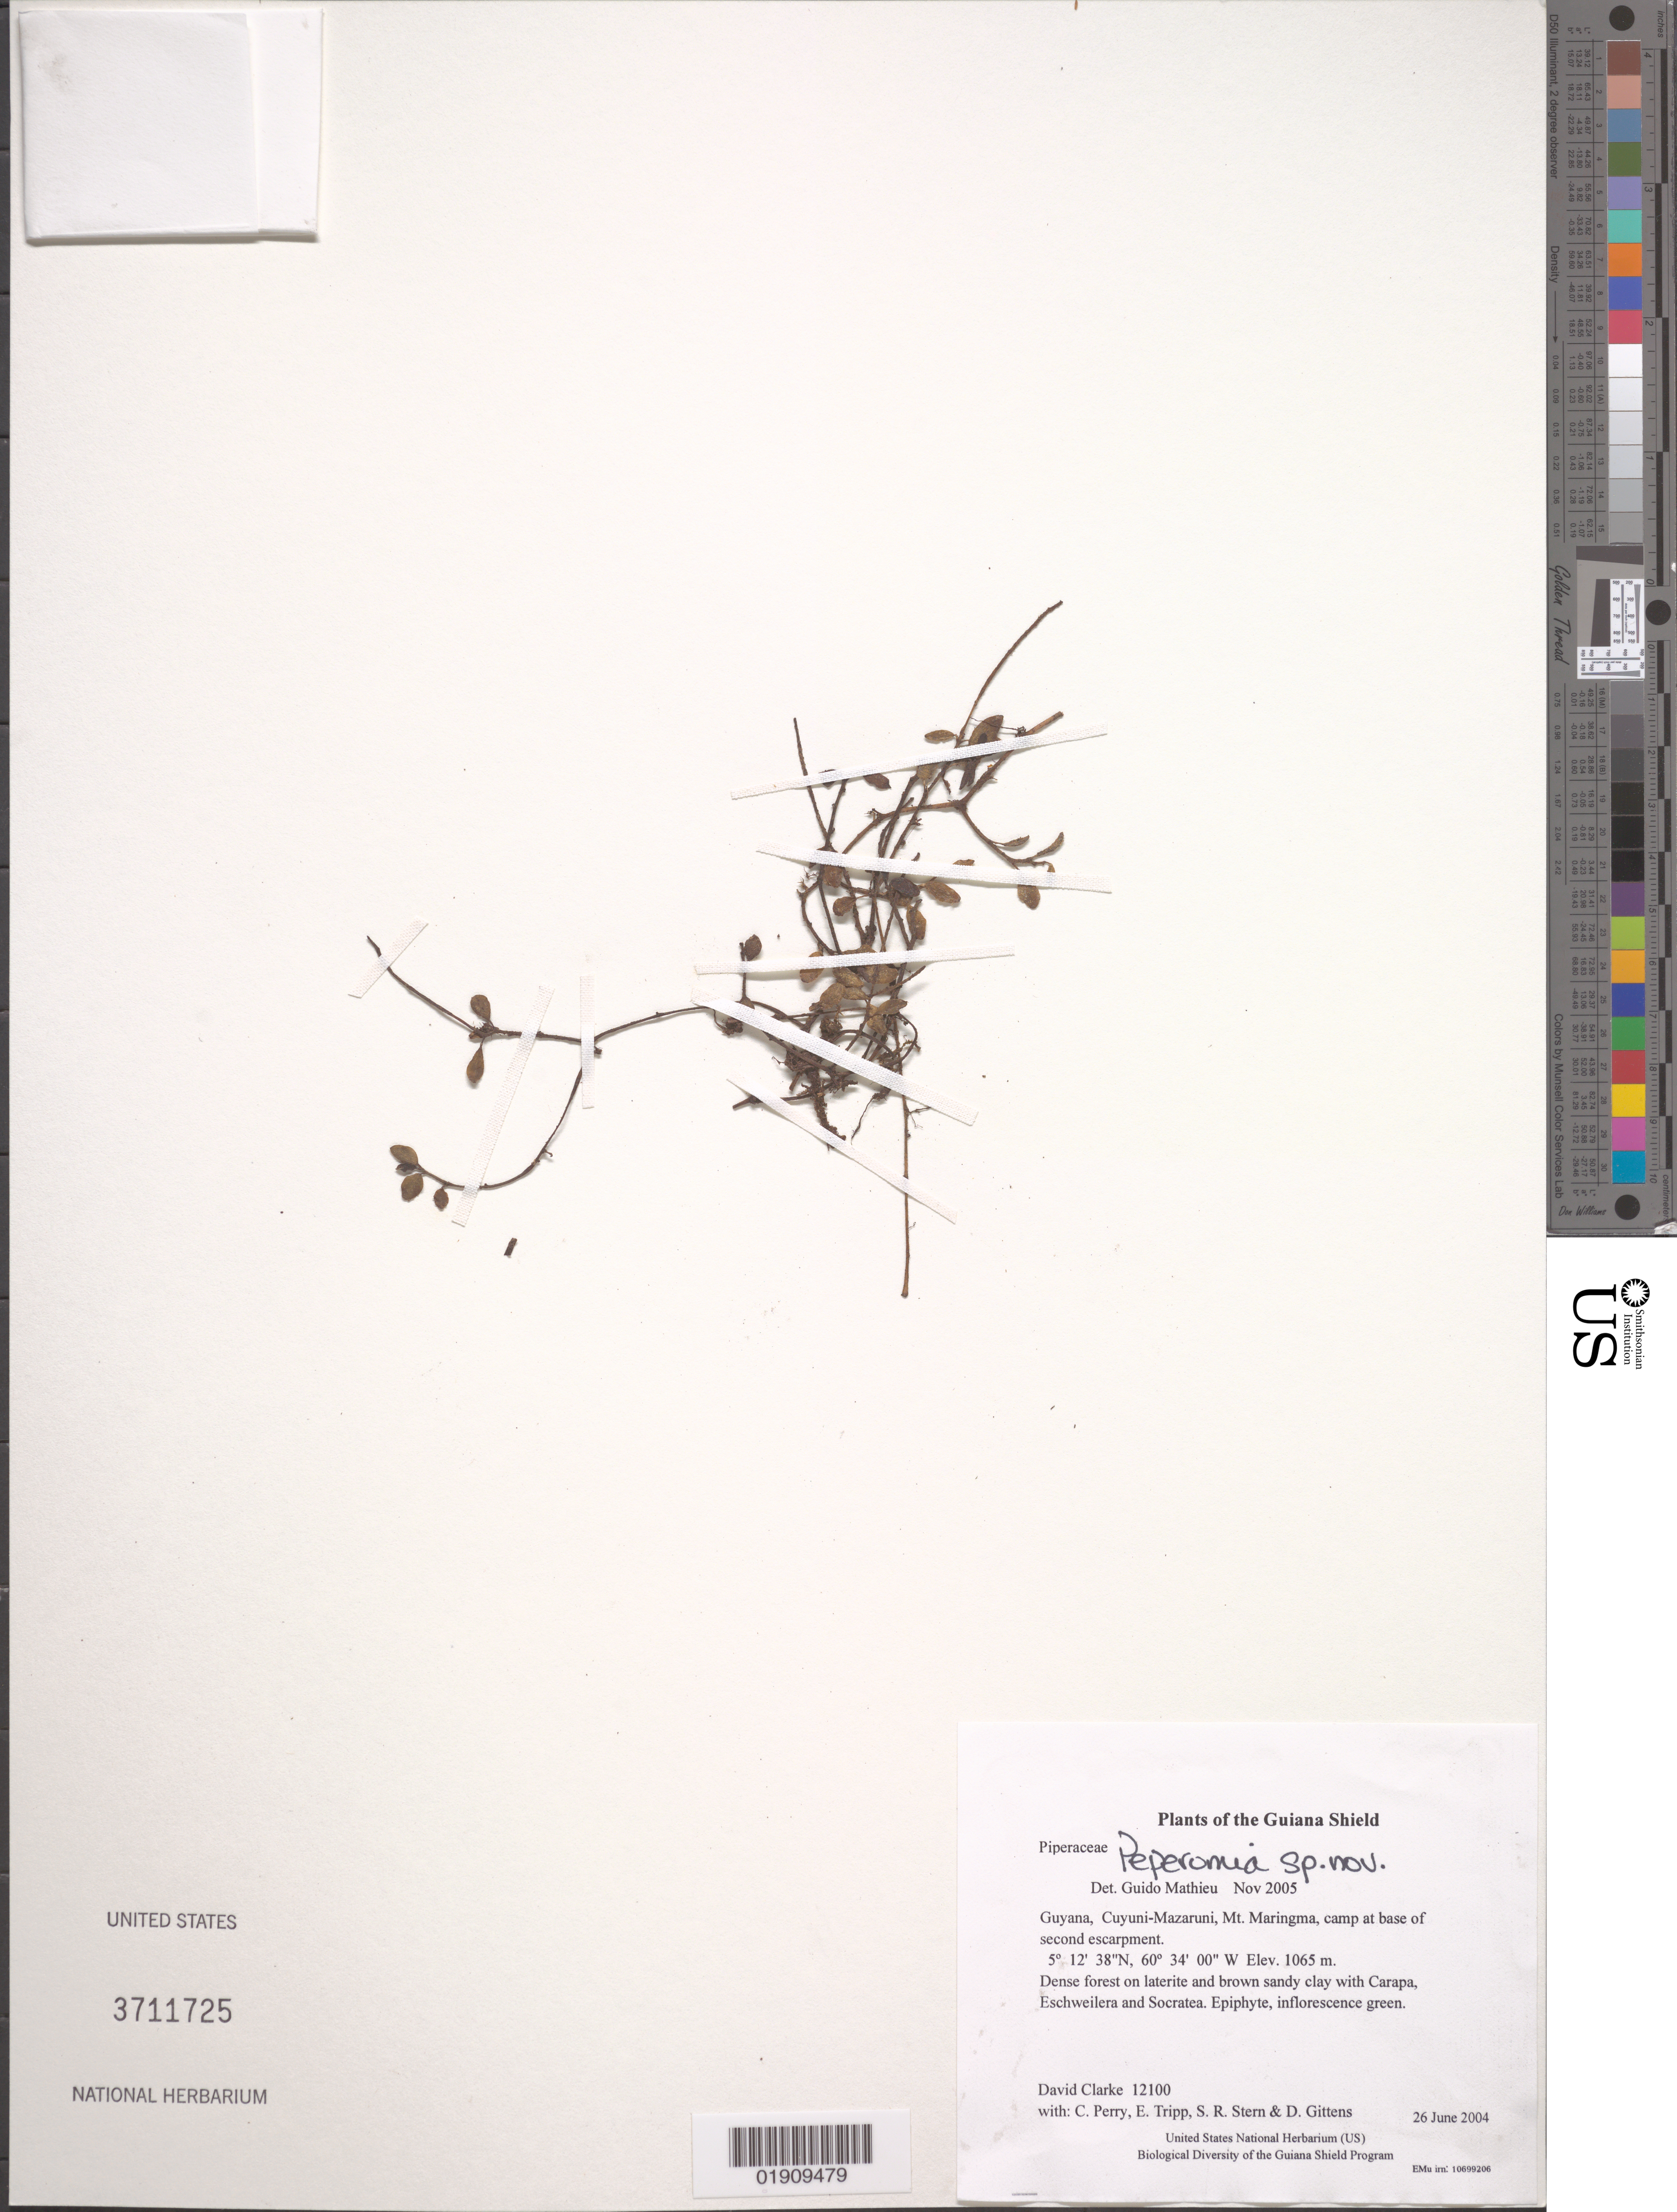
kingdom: Plantae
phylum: Tracheophyta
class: Magnoliopsida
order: Piperales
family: Piperaceae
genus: Peperomia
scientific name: Peperomia sp. nov.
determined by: Mathieu, Guido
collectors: H. D. Clarke, C. Perry, E. Tripp, S. R. Stern & D. Gittens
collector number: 12100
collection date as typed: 26 June 2004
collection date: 2004-06-26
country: Guyana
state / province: Cuyuni-Mazaruni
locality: Mt. Maringma, camp at base of second escarpment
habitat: Dense forest on laterite and brown sandy clay with Carapa, Eschweilera and Socratea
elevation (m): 1065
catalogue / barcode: US 3711725